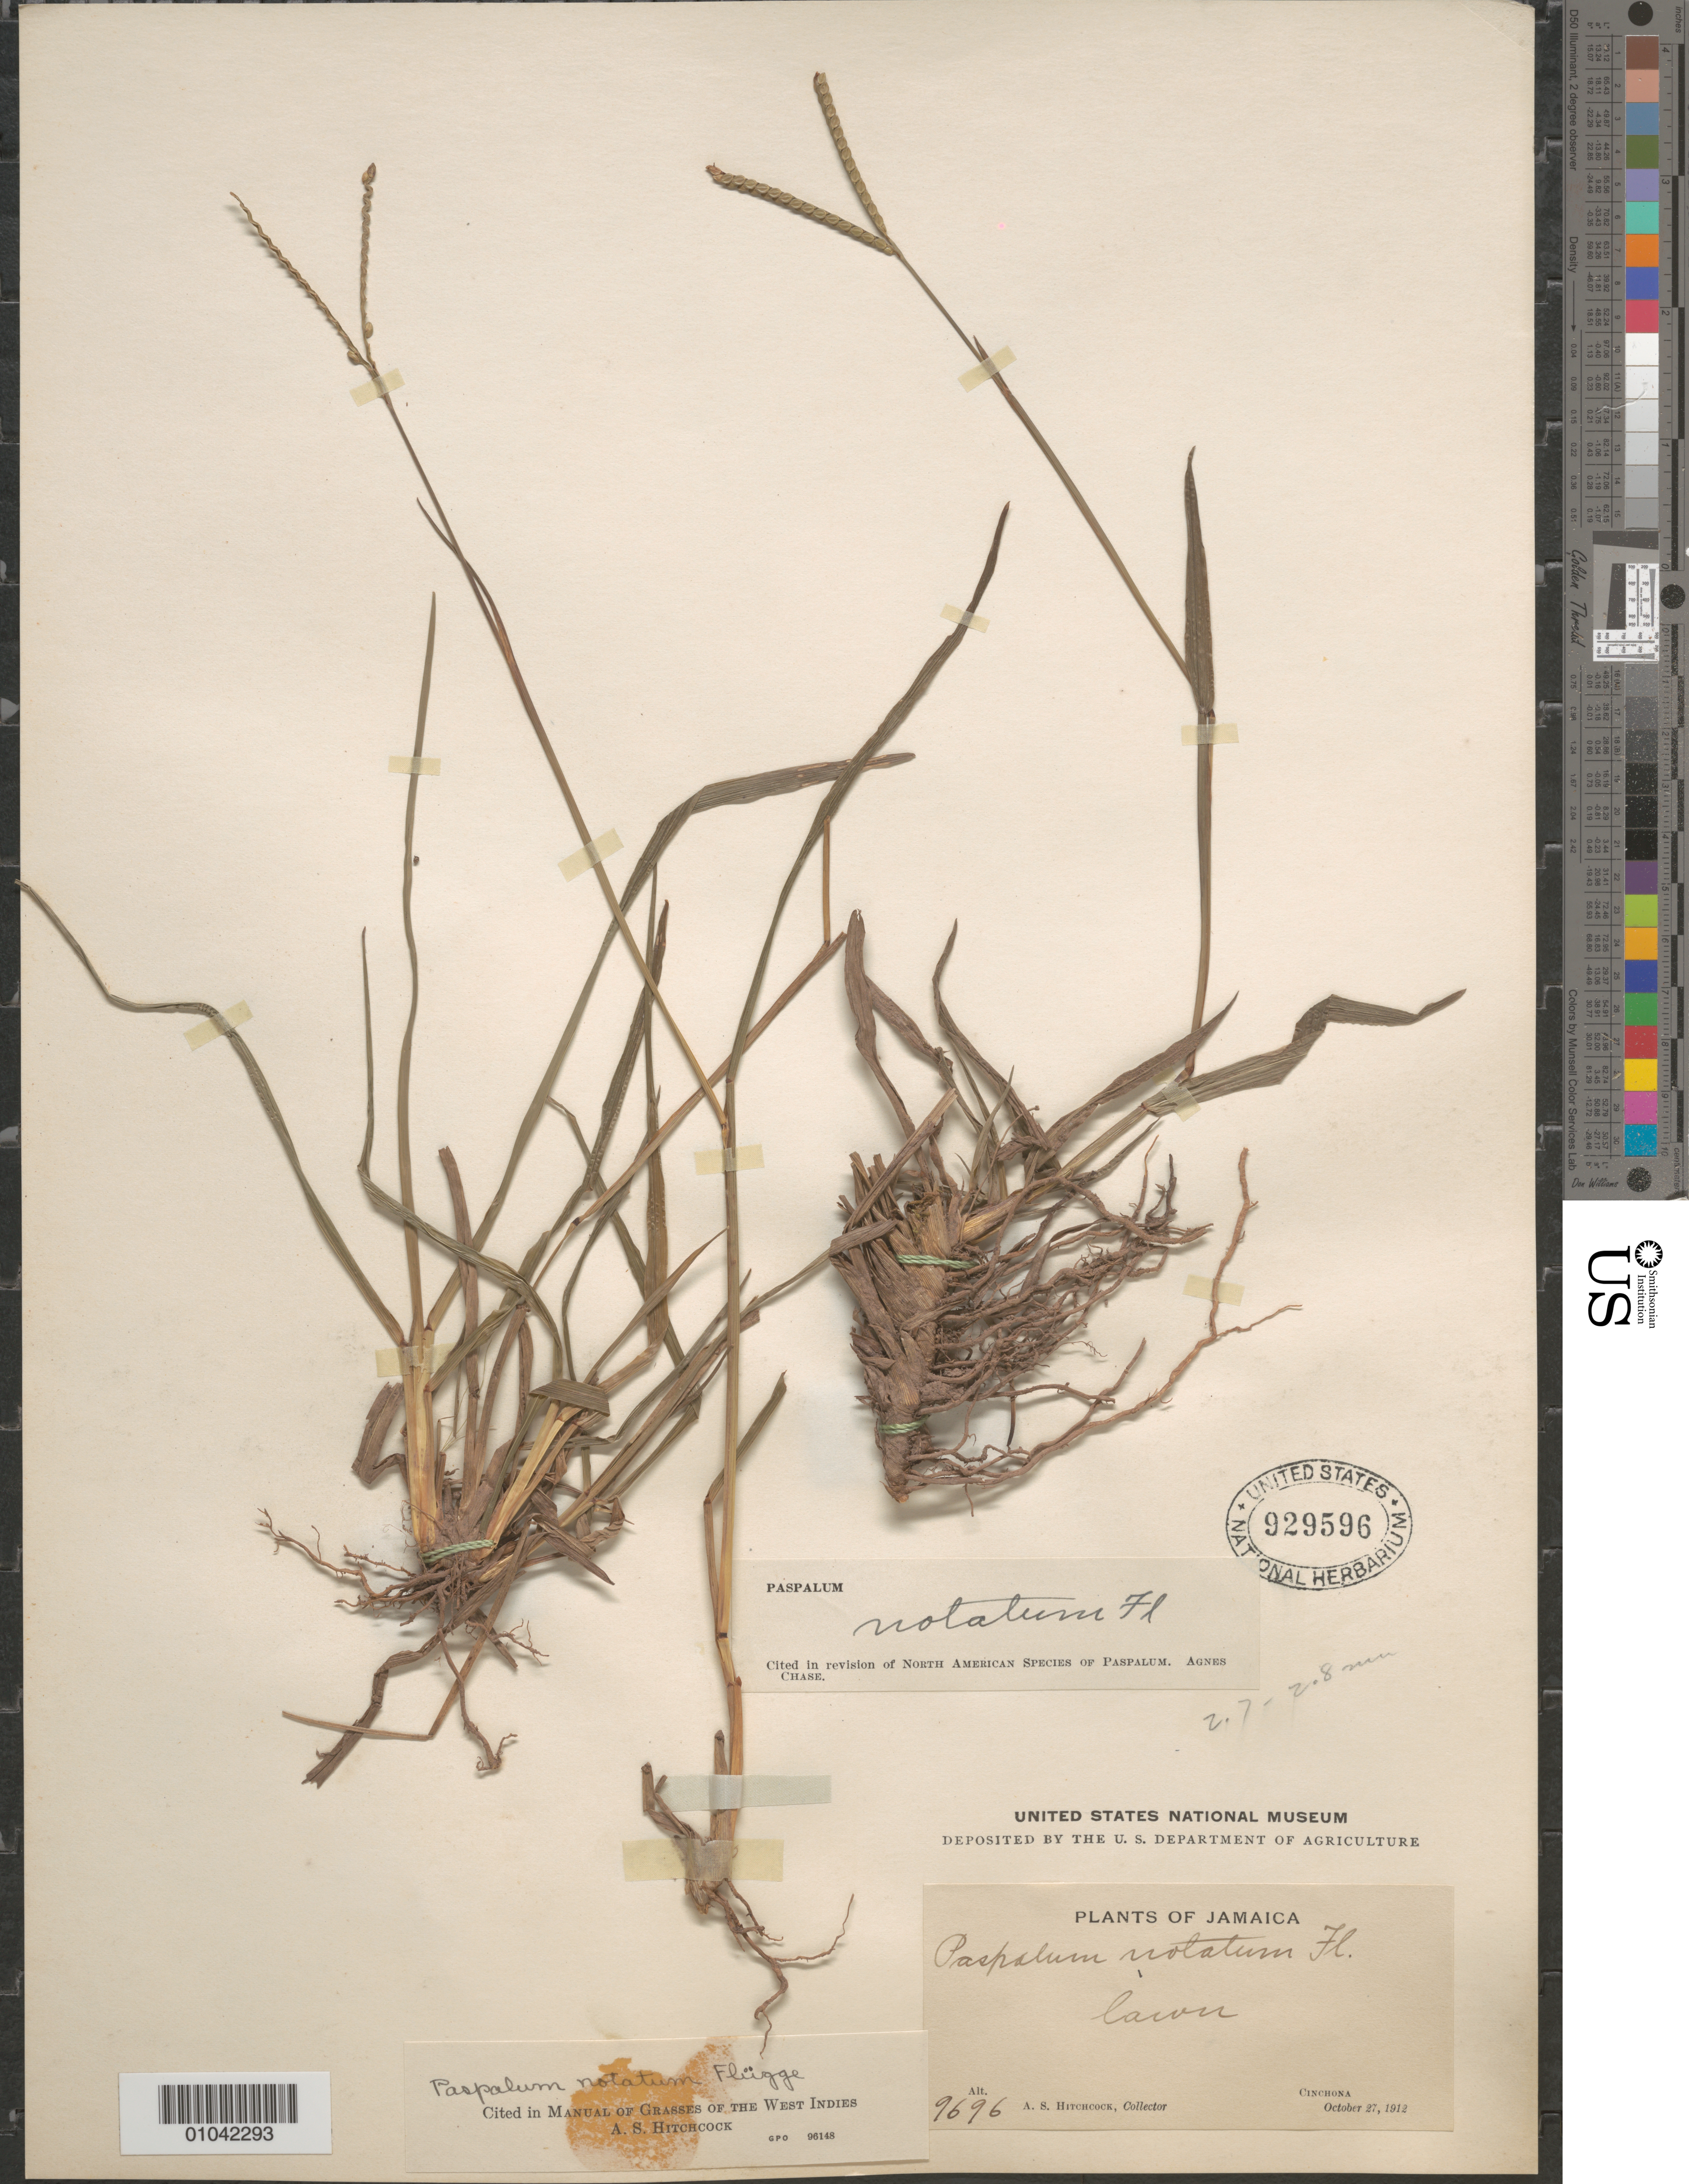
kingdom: Plantae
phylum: Tracheophyta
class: Liliopsida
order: Poales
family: Poaceae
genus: Paspalum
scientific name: Paspalum notatum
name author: Flüggé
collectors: A. S. Hitchcock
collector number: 9696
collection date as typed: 27 Oct 1912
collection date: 1912-10-27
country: Jamaica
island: Jamaica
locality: Cinchona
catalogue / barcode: US 929596